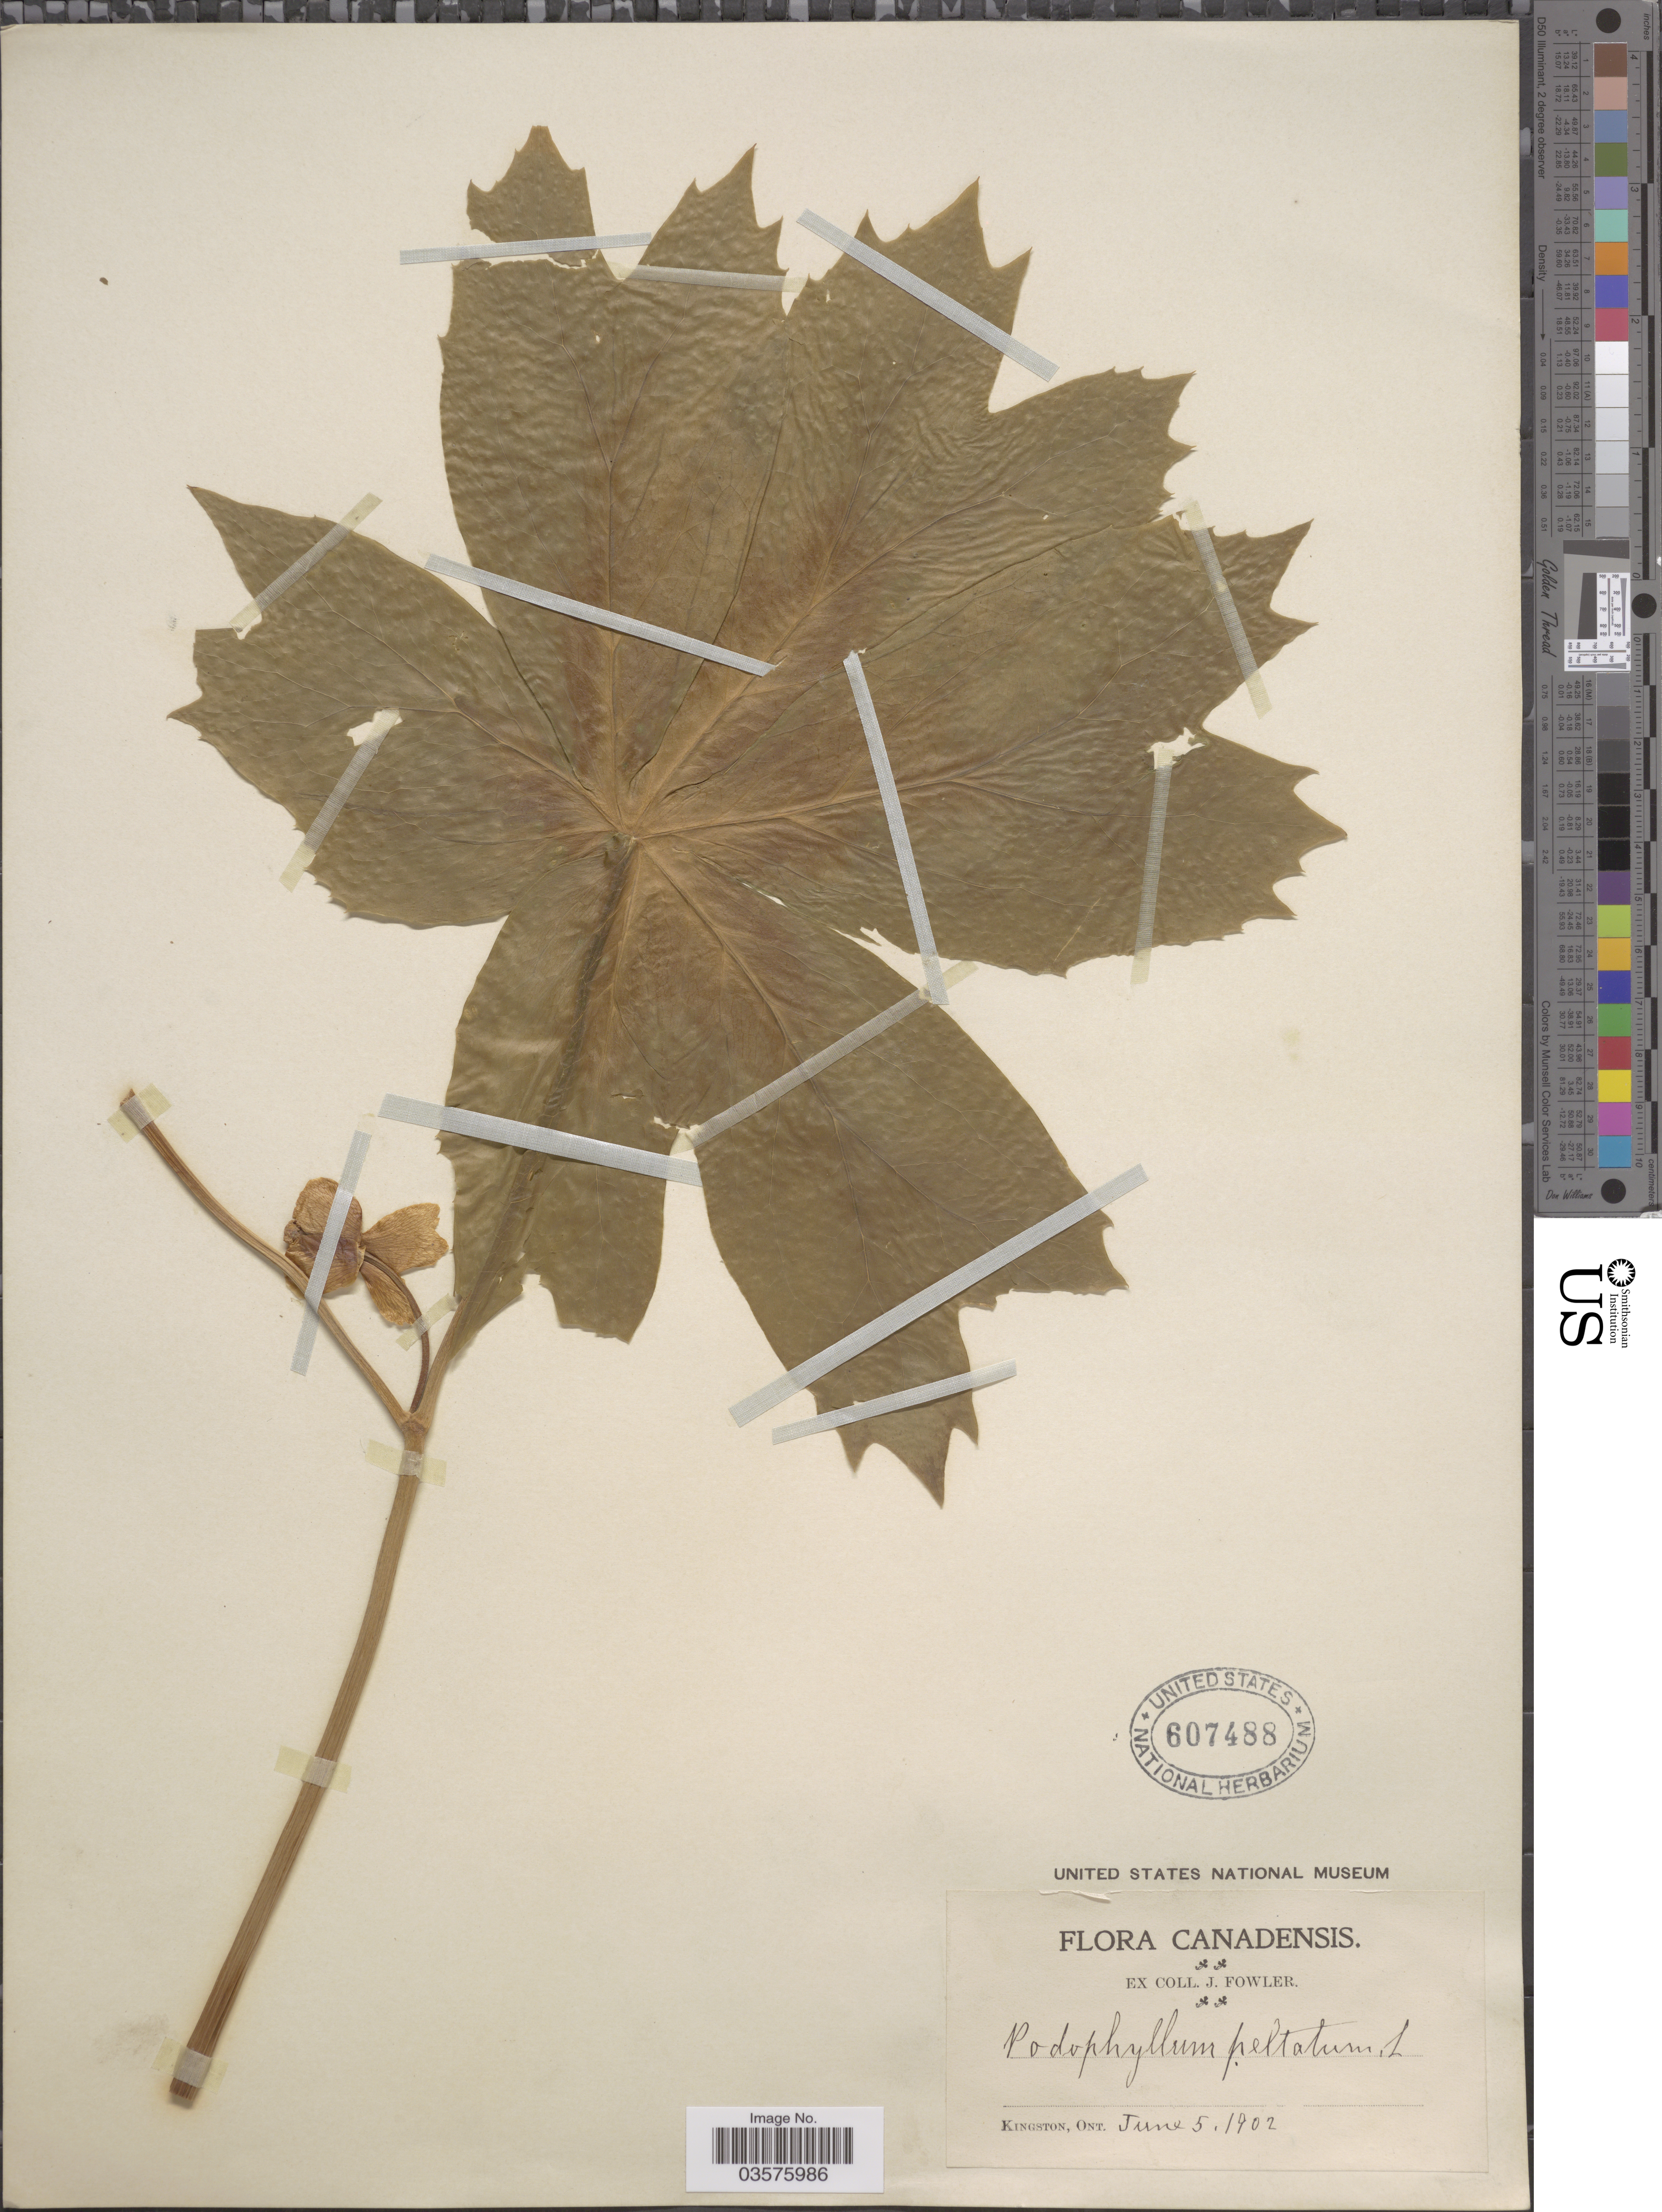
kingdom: Plantae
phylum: Tracheophyta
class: Magnoliopsida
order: Ranunculales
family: Berberidaceae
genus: Podophyllum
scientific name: Podophyllum peltatum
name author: L.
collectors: J. Fowler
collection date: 1902-06-05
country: Canada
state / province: Ontario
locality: Kingston.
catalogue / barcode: US 607488